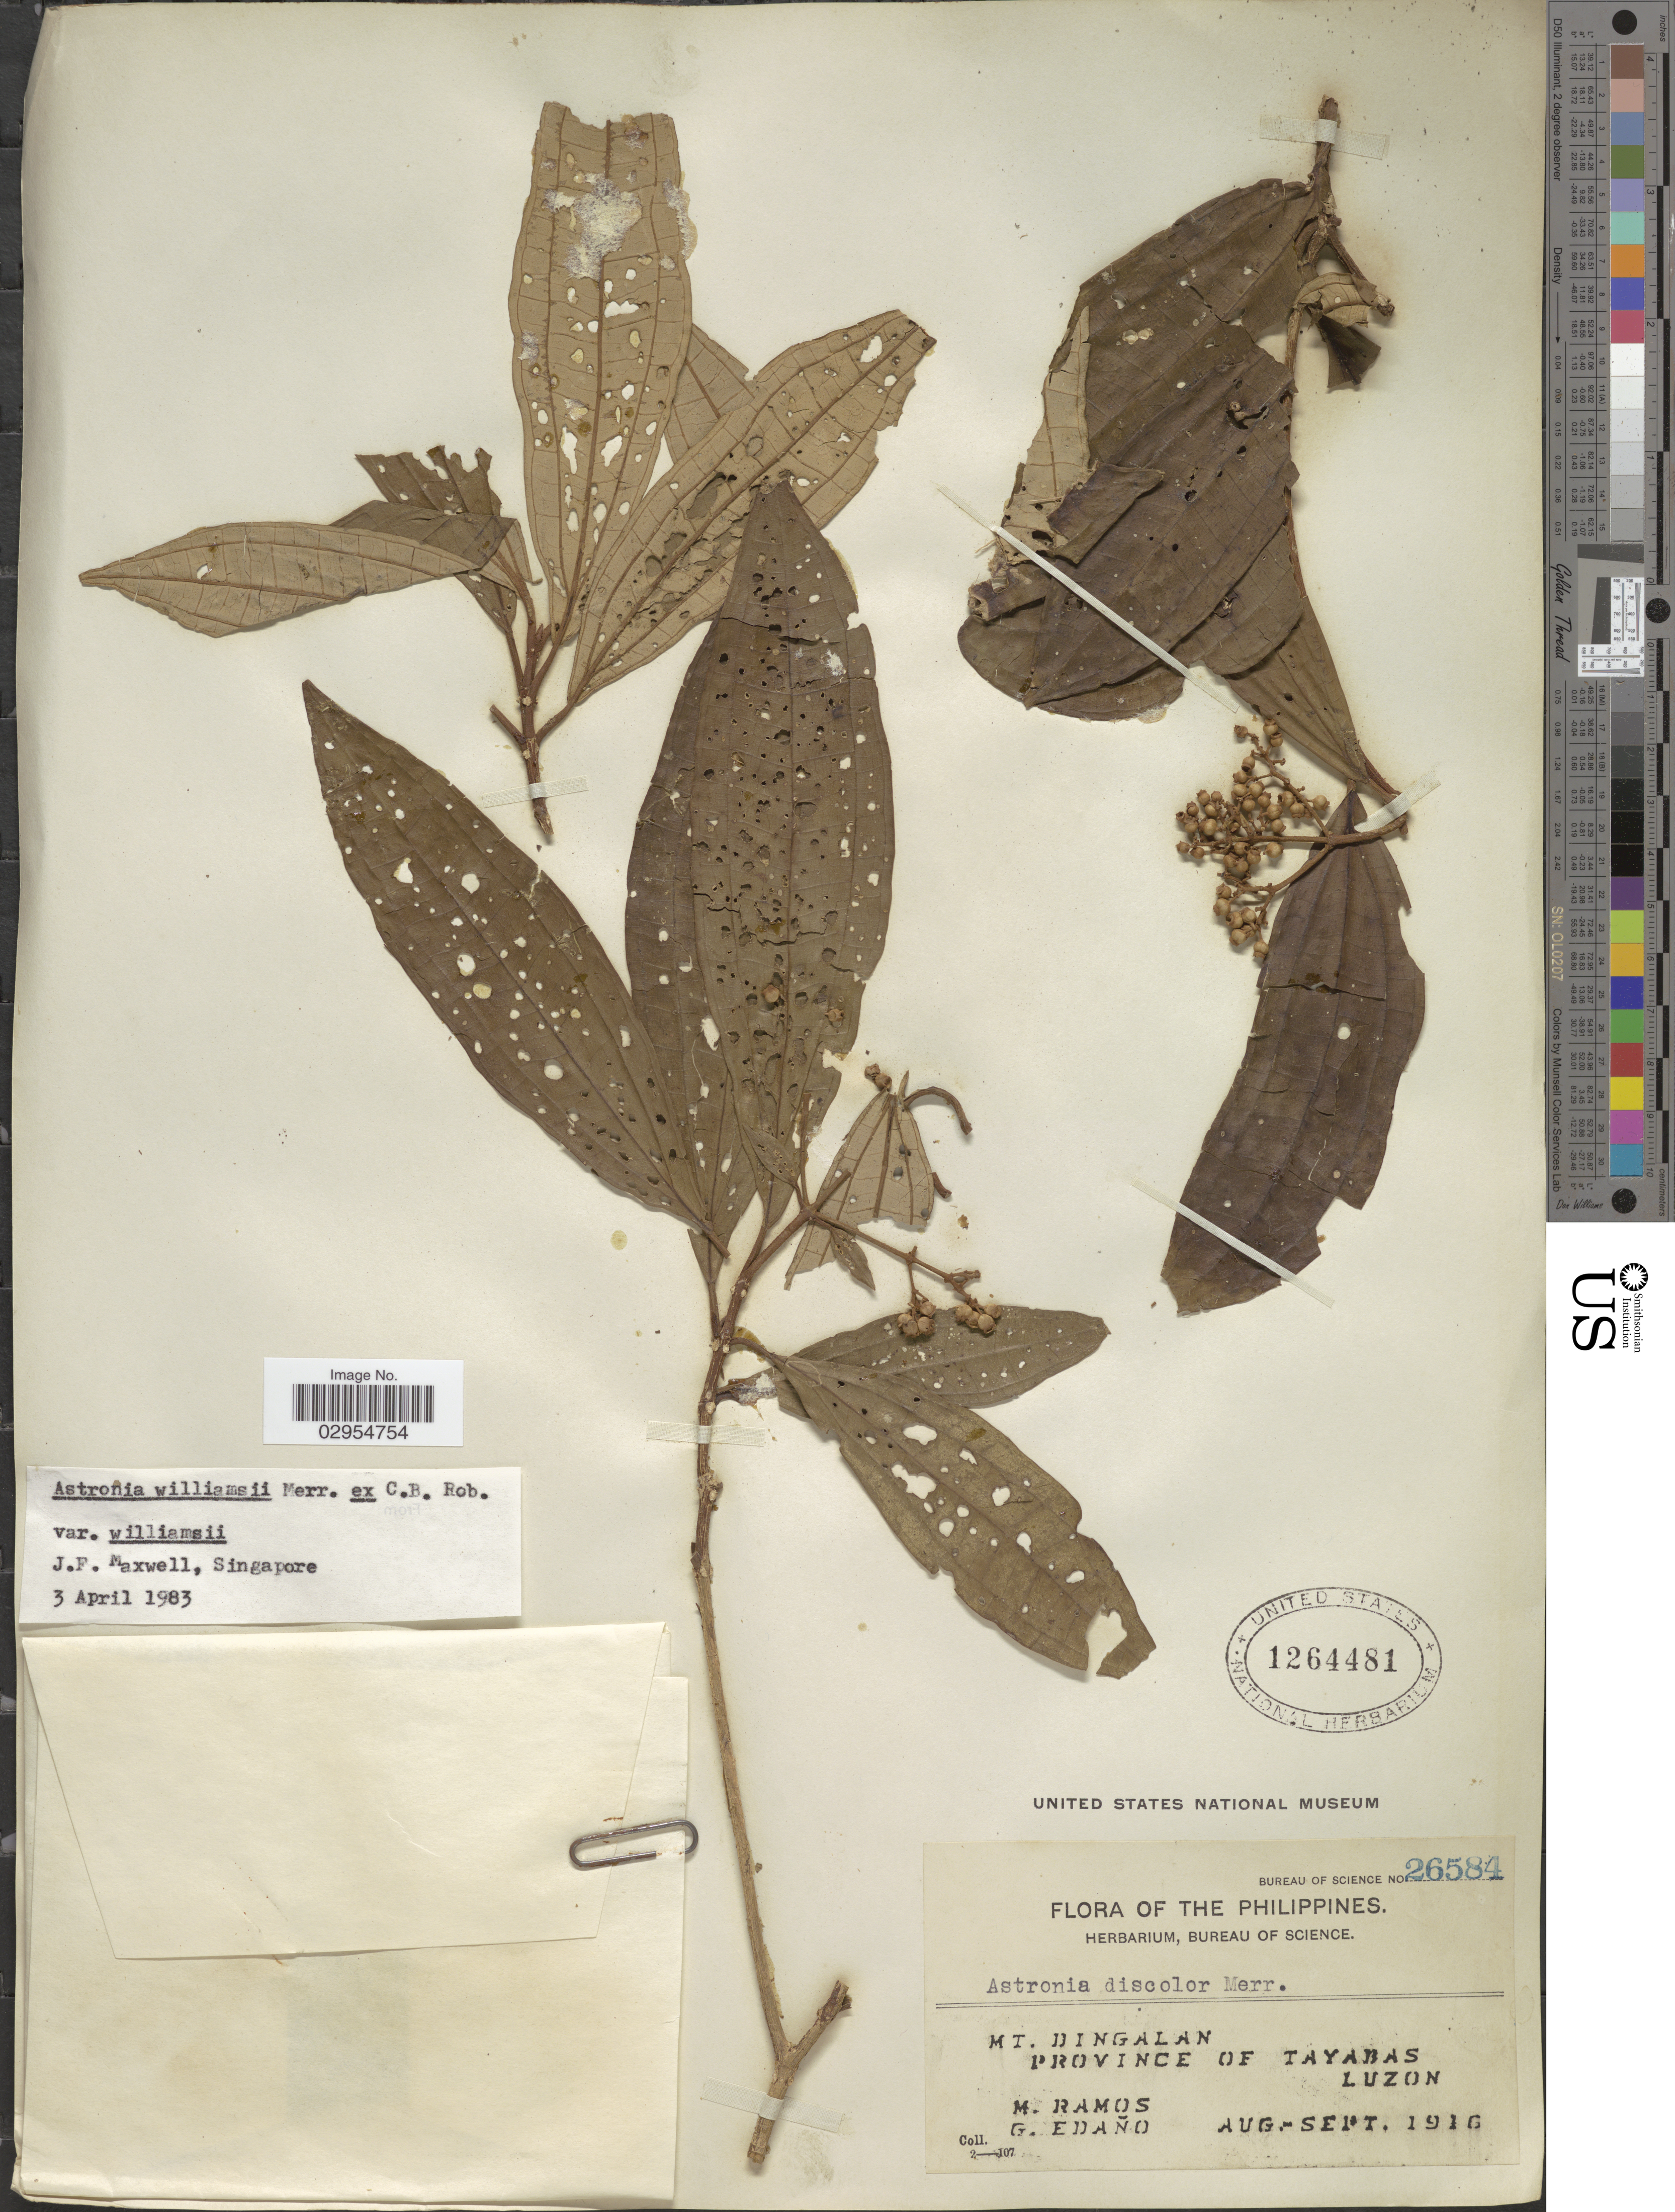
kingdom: Plantae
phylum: Tracheophyta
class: Magnoliopsida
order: Myrtales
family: Melastomataceae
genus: Astronia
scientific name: Astronia williamsii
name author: Merr. ex C.B. Rob.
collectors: M. Ramos & G. Edaño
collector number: Bureau of Science 26584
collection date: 1916-08/1916-09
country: Philippines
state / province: Calabarzon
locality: Mt. Dingalan, Province of Tayabas, Luzon.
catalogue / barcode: US 1264481